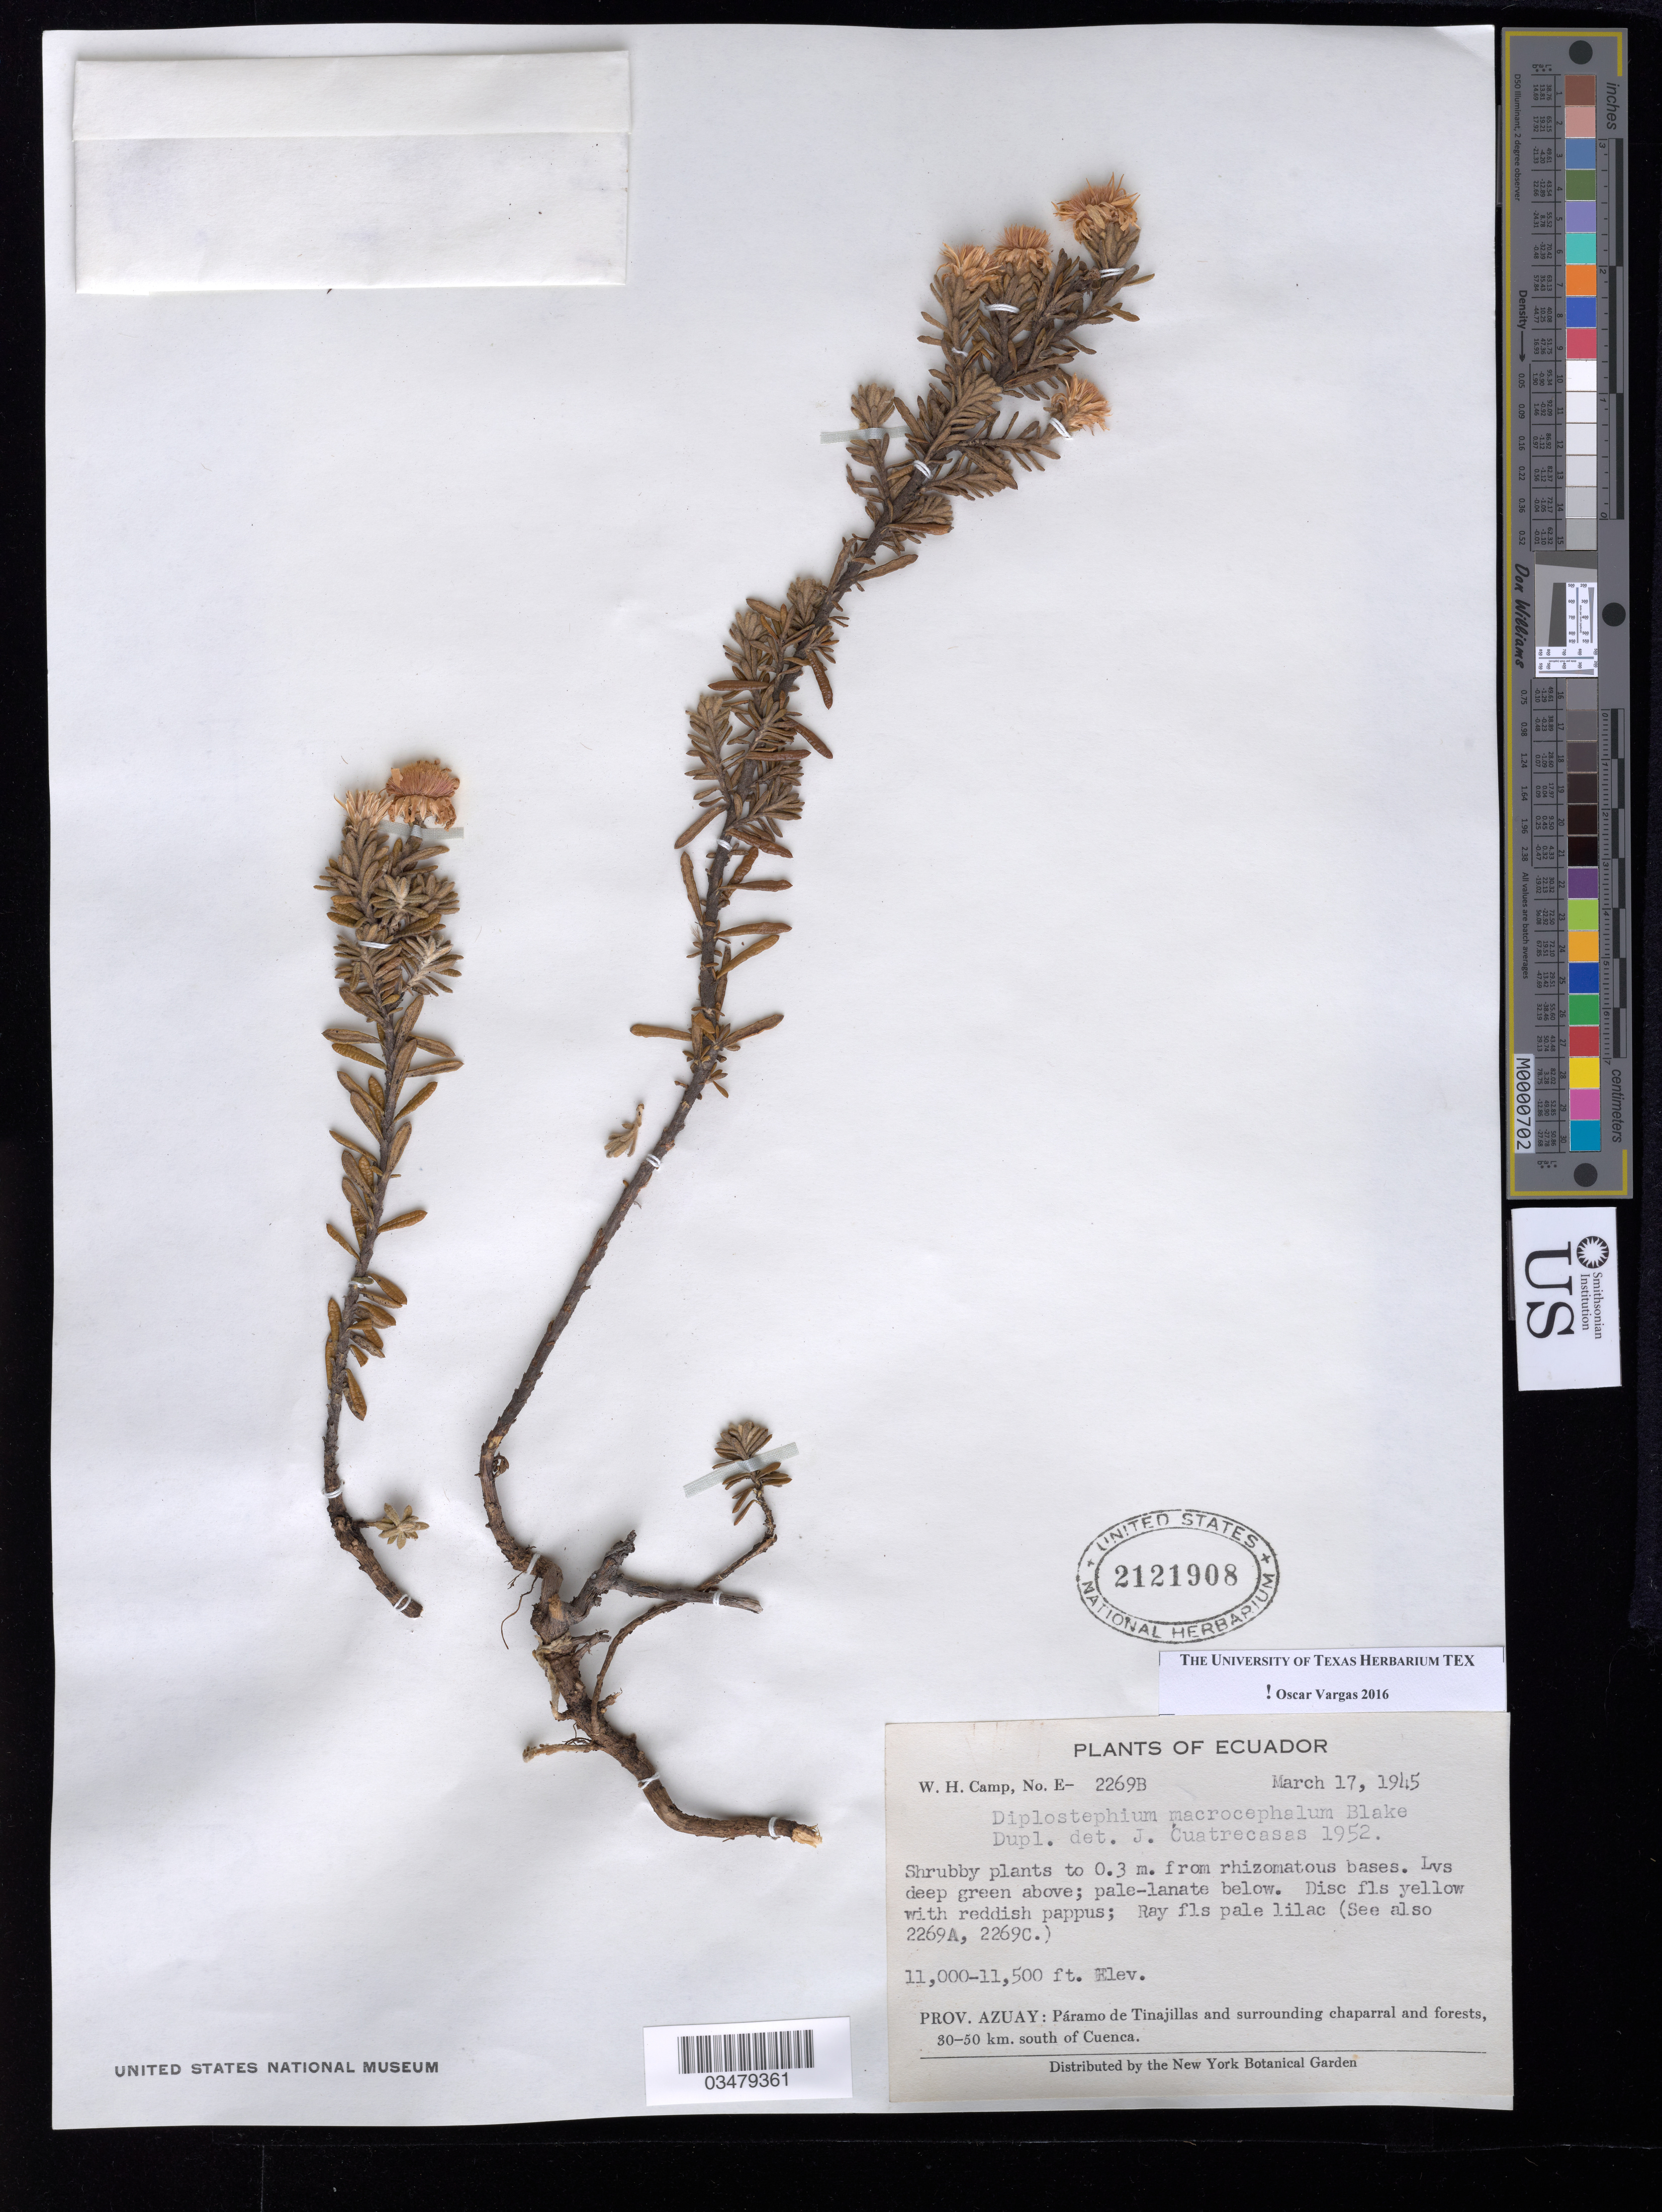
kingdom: Plantae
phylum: Tracheophyta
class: Magnoliopsida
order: Asterales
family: Asteraceae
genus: Diplostephium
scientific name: Diplostephium macrocephalum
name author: S.F. Blake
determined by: Vargas, Oscar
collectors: W. H. Camp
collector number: E 2269 B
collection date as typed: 17 Mar 1945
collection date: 1945-03-17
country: Ecuador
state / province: Azuay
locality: Paramo de Tinajillas, 30-50 km S of Cuenca.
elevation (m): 3353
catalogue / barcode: US 2121908